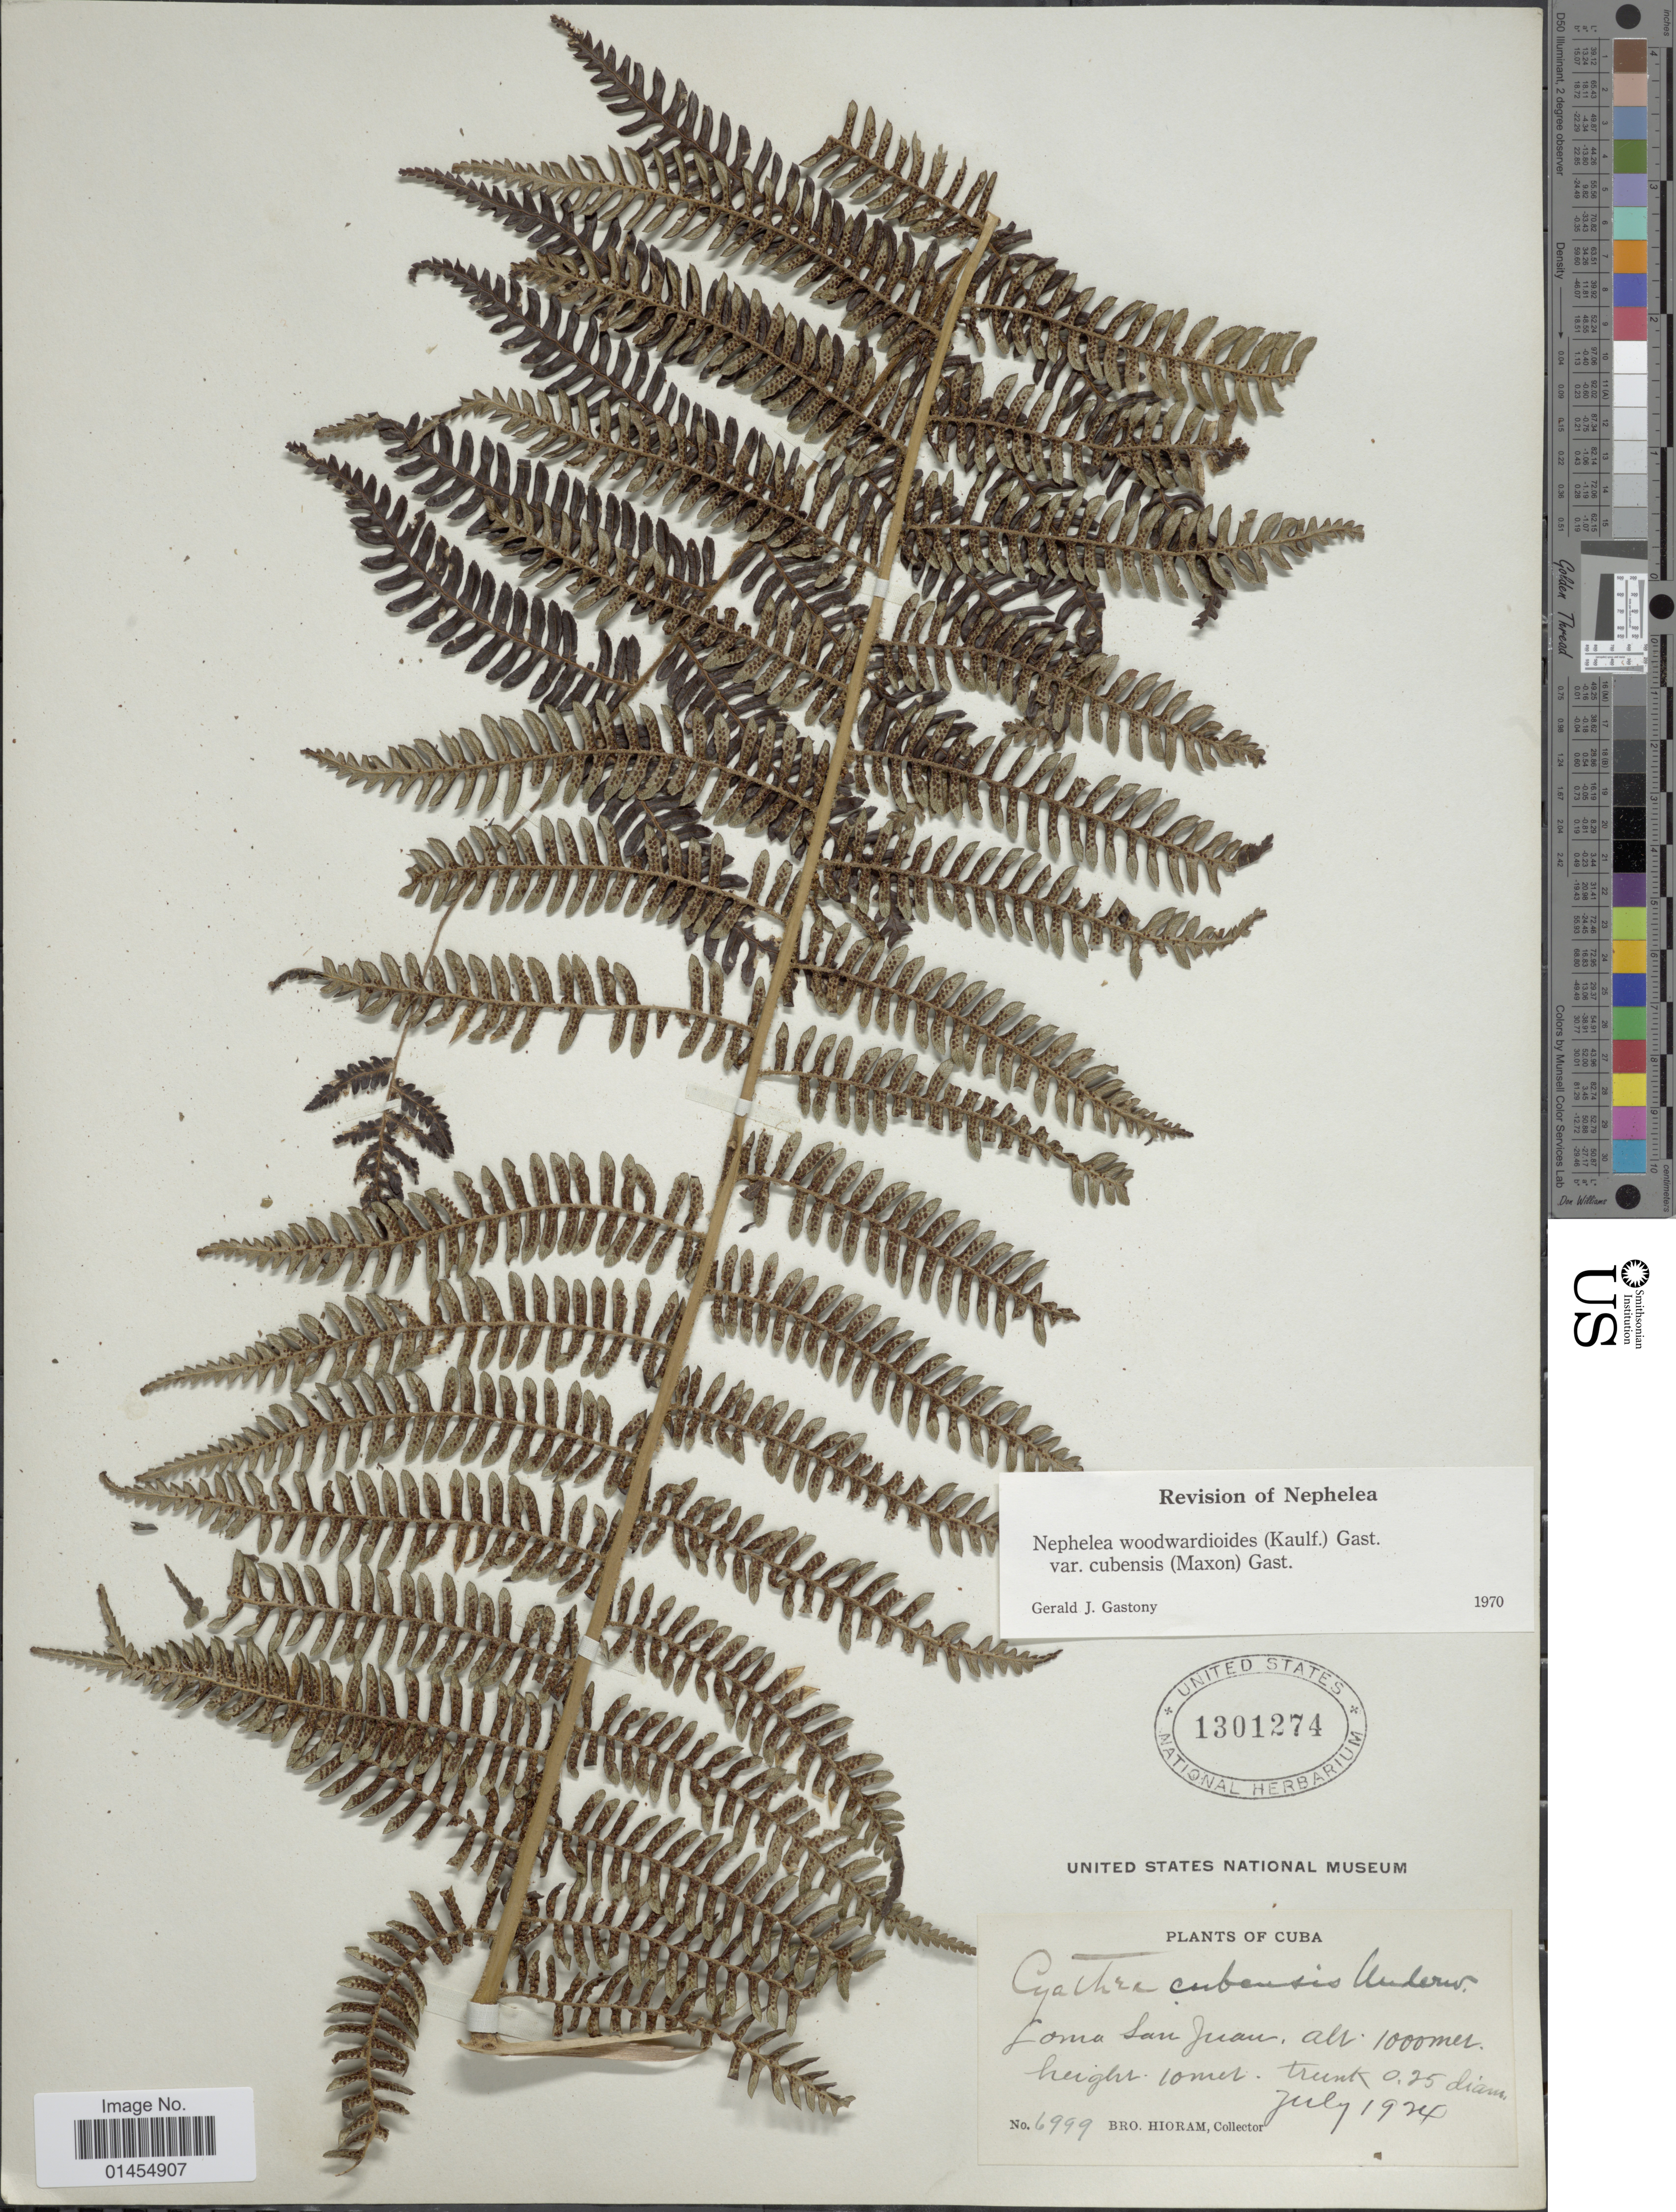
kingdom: Plantae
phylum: Tracheophyta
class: Polypodiopsida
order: Cyatheales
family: Cyatheaceae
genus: Alsophila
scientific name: Alsophila woodwardioides var. cubensis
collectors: Bro. Hioram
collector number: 6999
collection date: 1924-07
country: Cuba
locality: Loma San Juan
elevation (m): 1000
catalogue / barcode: US 1301274